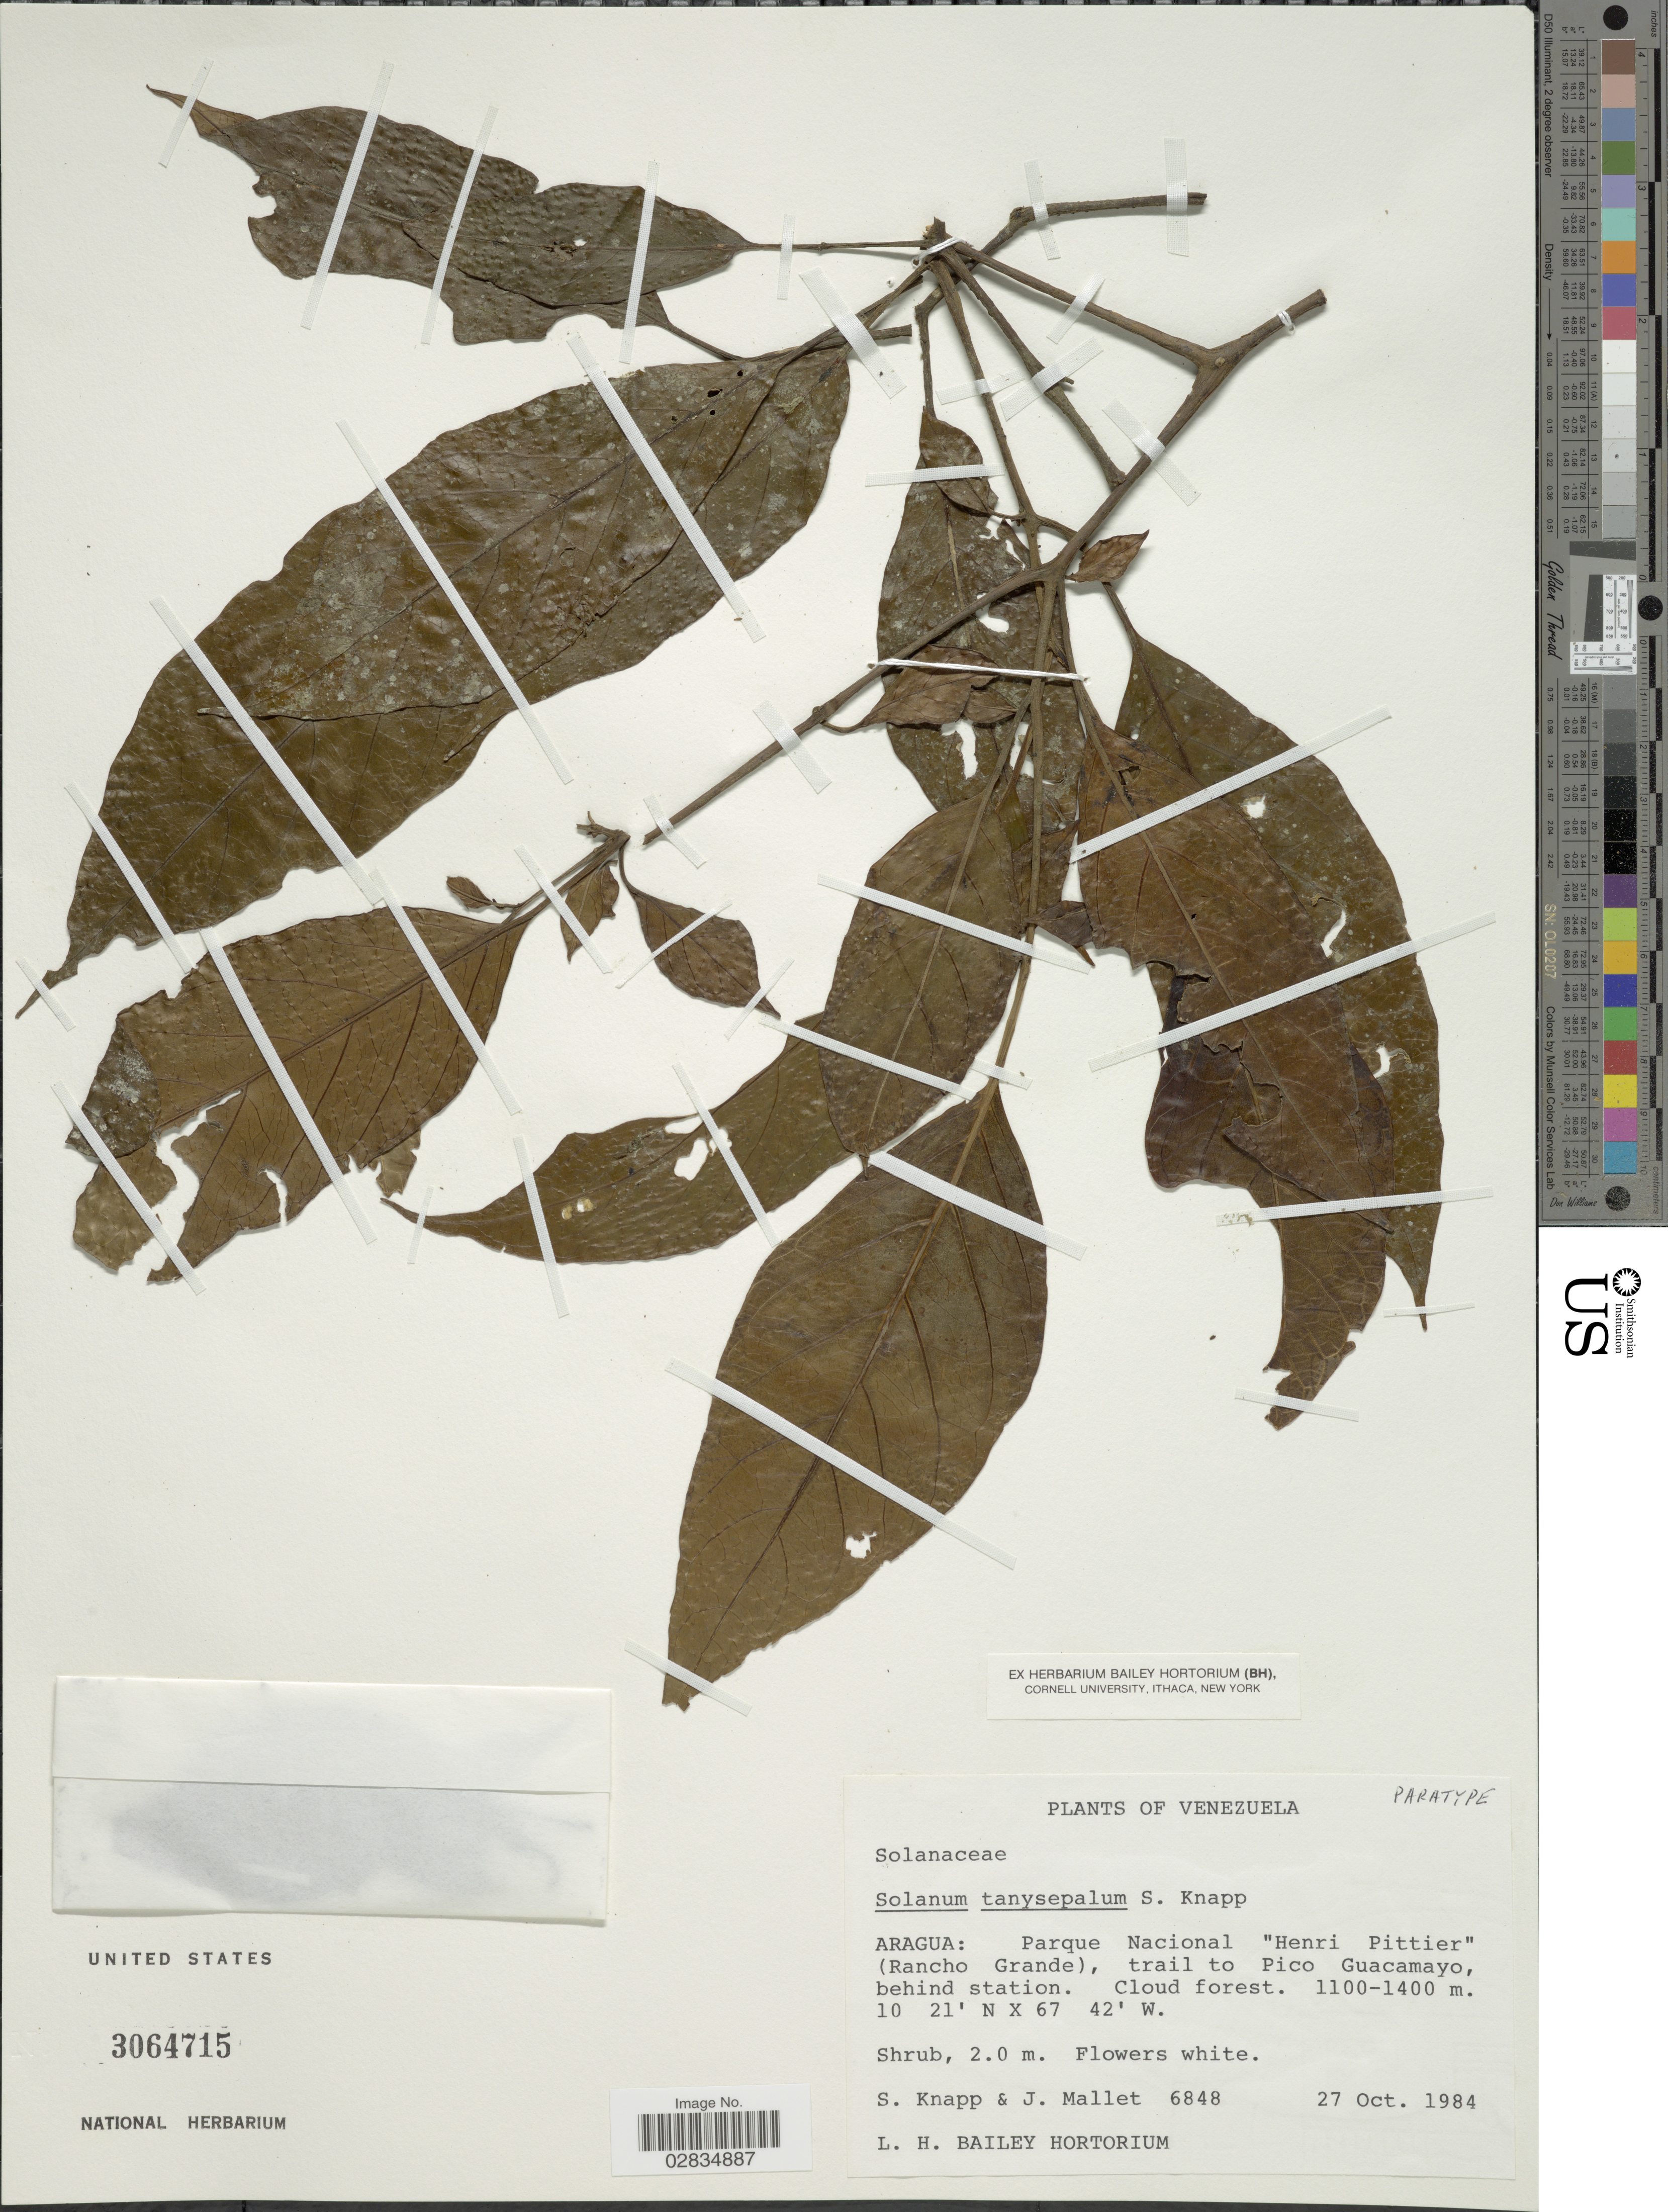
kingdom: Plantae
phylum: Tracheophyta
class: Magnoliopsida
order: Solanales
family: Solanaceae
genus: Solanum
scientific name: Solanum tanysepalum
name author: S. Knapp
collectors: S. Knapp & J. Mallet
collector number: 6848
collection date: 1984-10-27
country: Venezuela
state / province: Aragua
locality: Parque Nacional "Henri Pittier" (Rancho Grande), trail to Pico Guacamayo, behind station.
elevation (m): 1100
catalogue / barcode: US 3064715